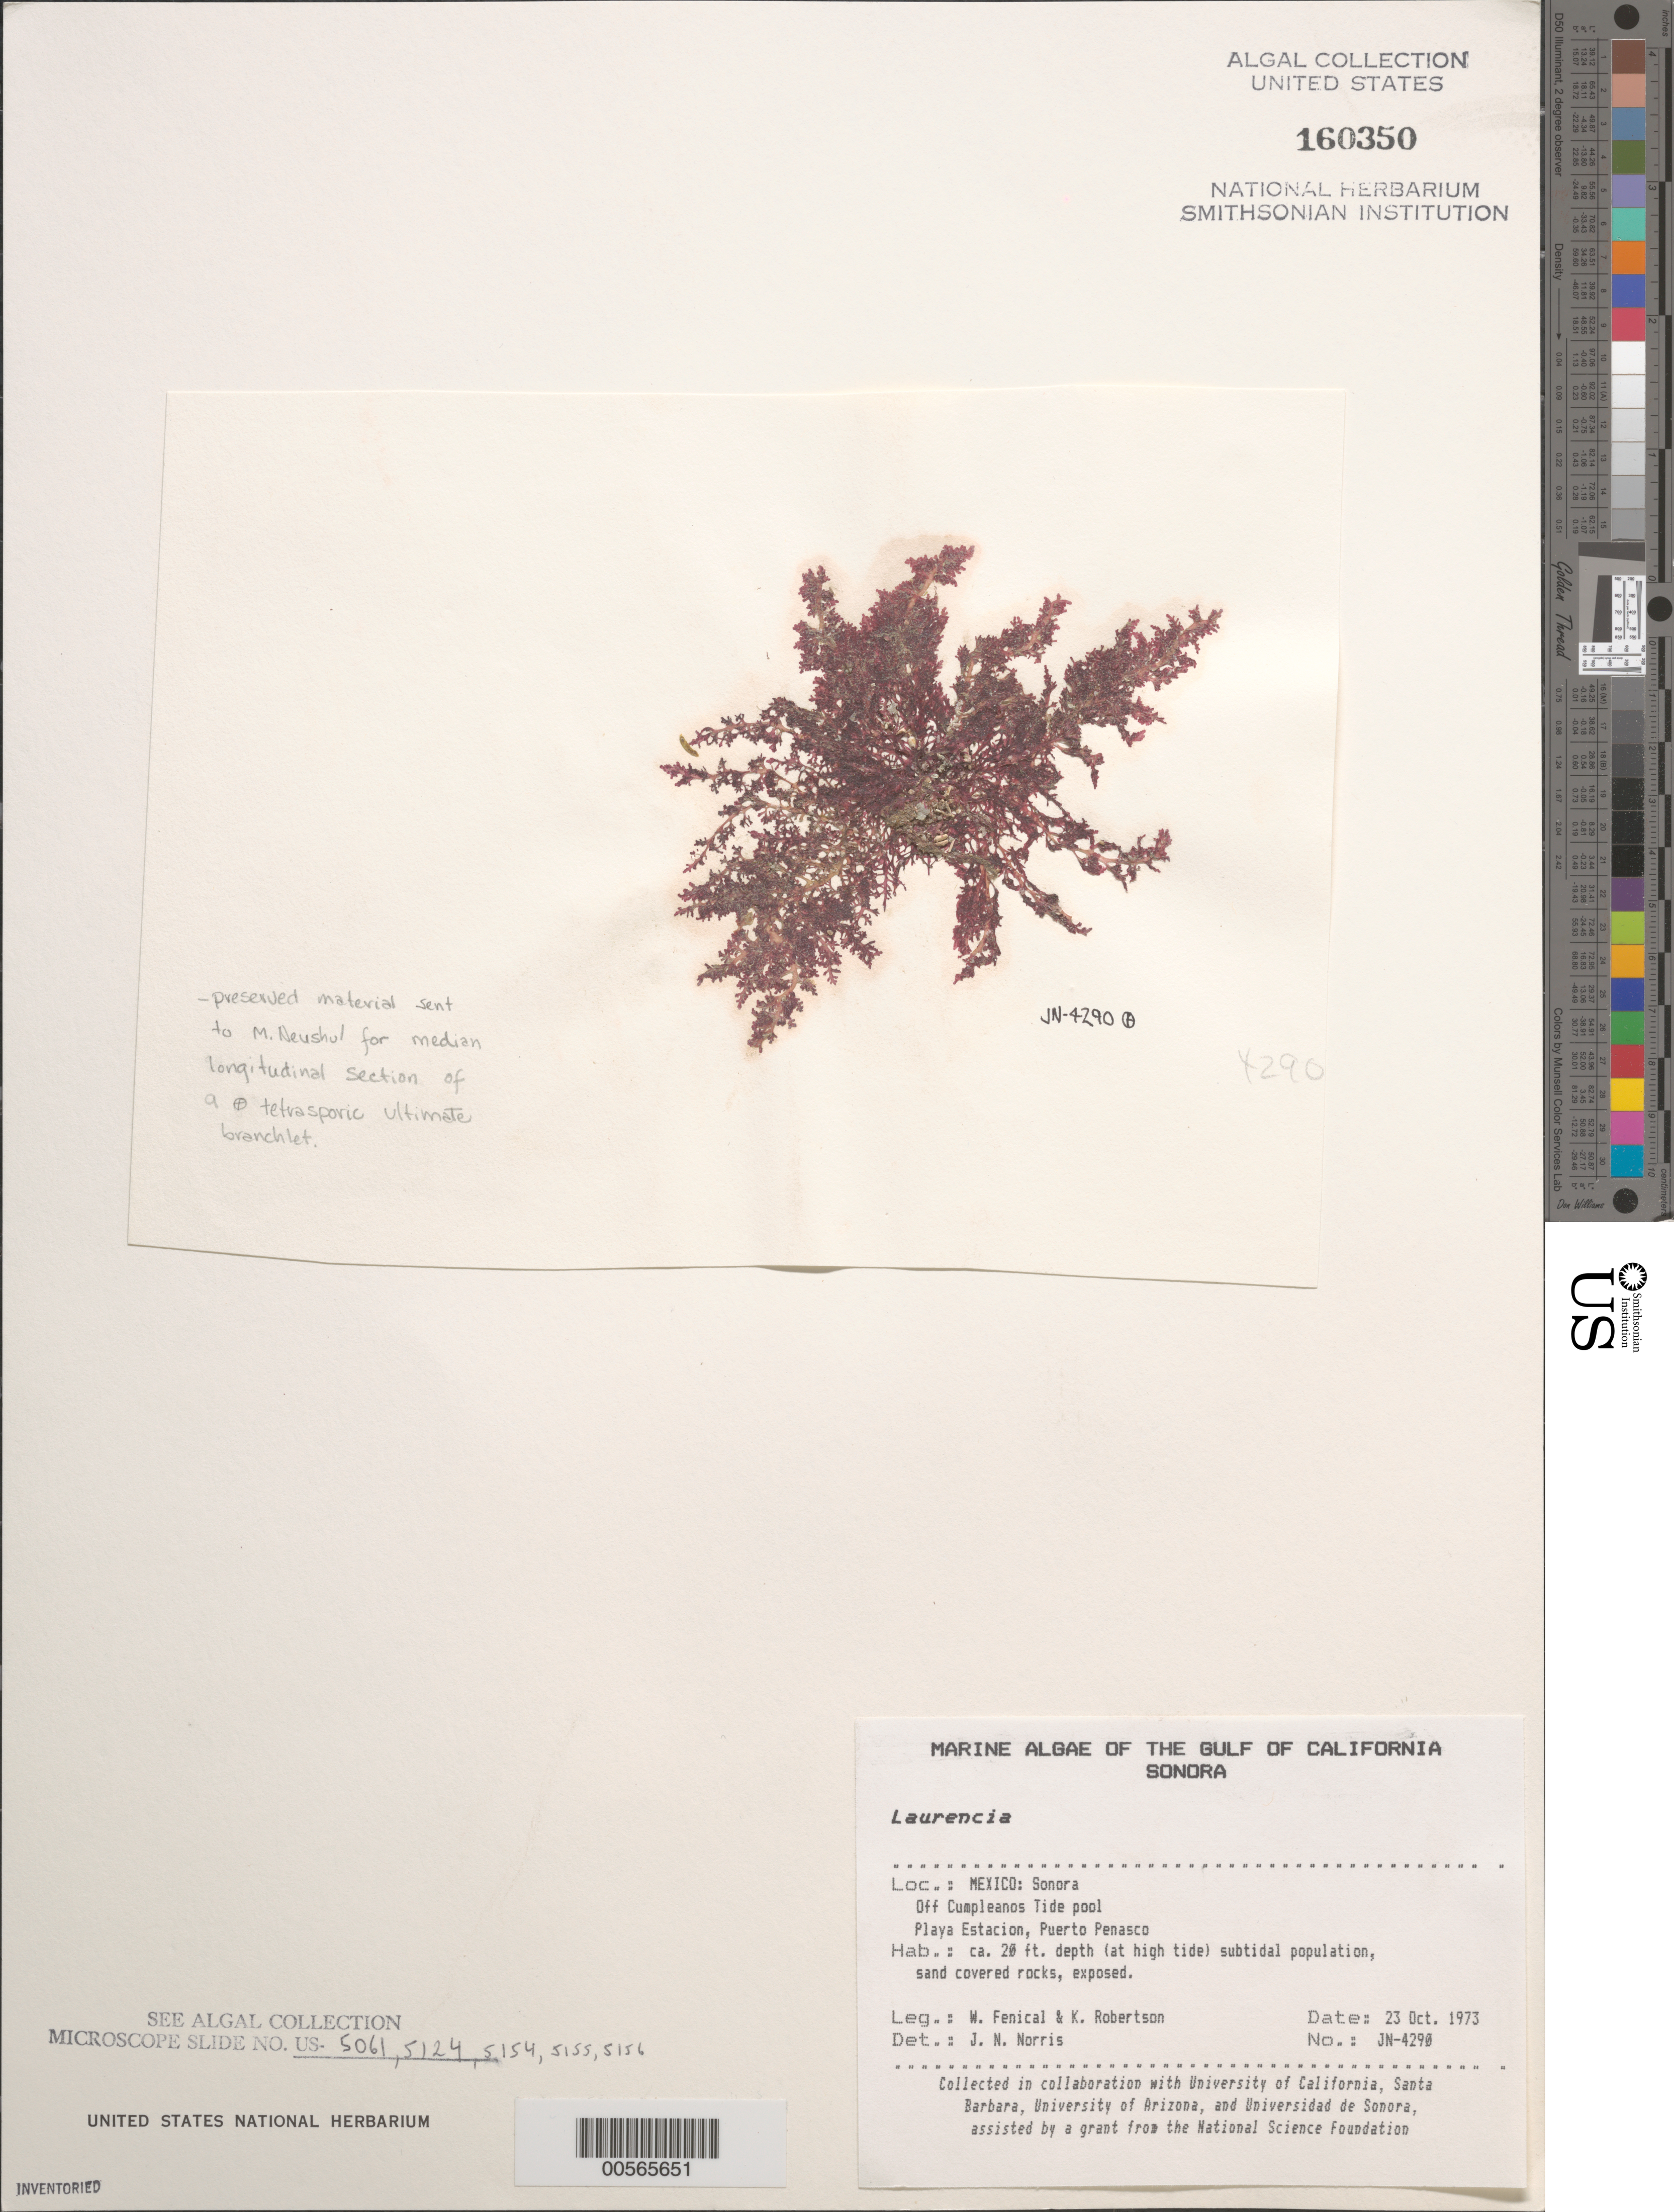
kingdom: Plantae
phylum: Rhodophyta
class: Florideophyceae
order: Ceramiales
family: Rhodomelaceae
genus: Laurencia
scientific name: Laurencia sp.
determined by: Norris, James N.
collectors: W. Fenical & K. Robertson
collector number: JN-4290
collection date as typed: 23 Oct 1973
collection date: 1973-10-23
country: Mexico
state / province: Sonora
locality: Playa Estacion, Puerto Penasco, off Cumpleanos Tide Pool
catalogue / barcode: US 160350